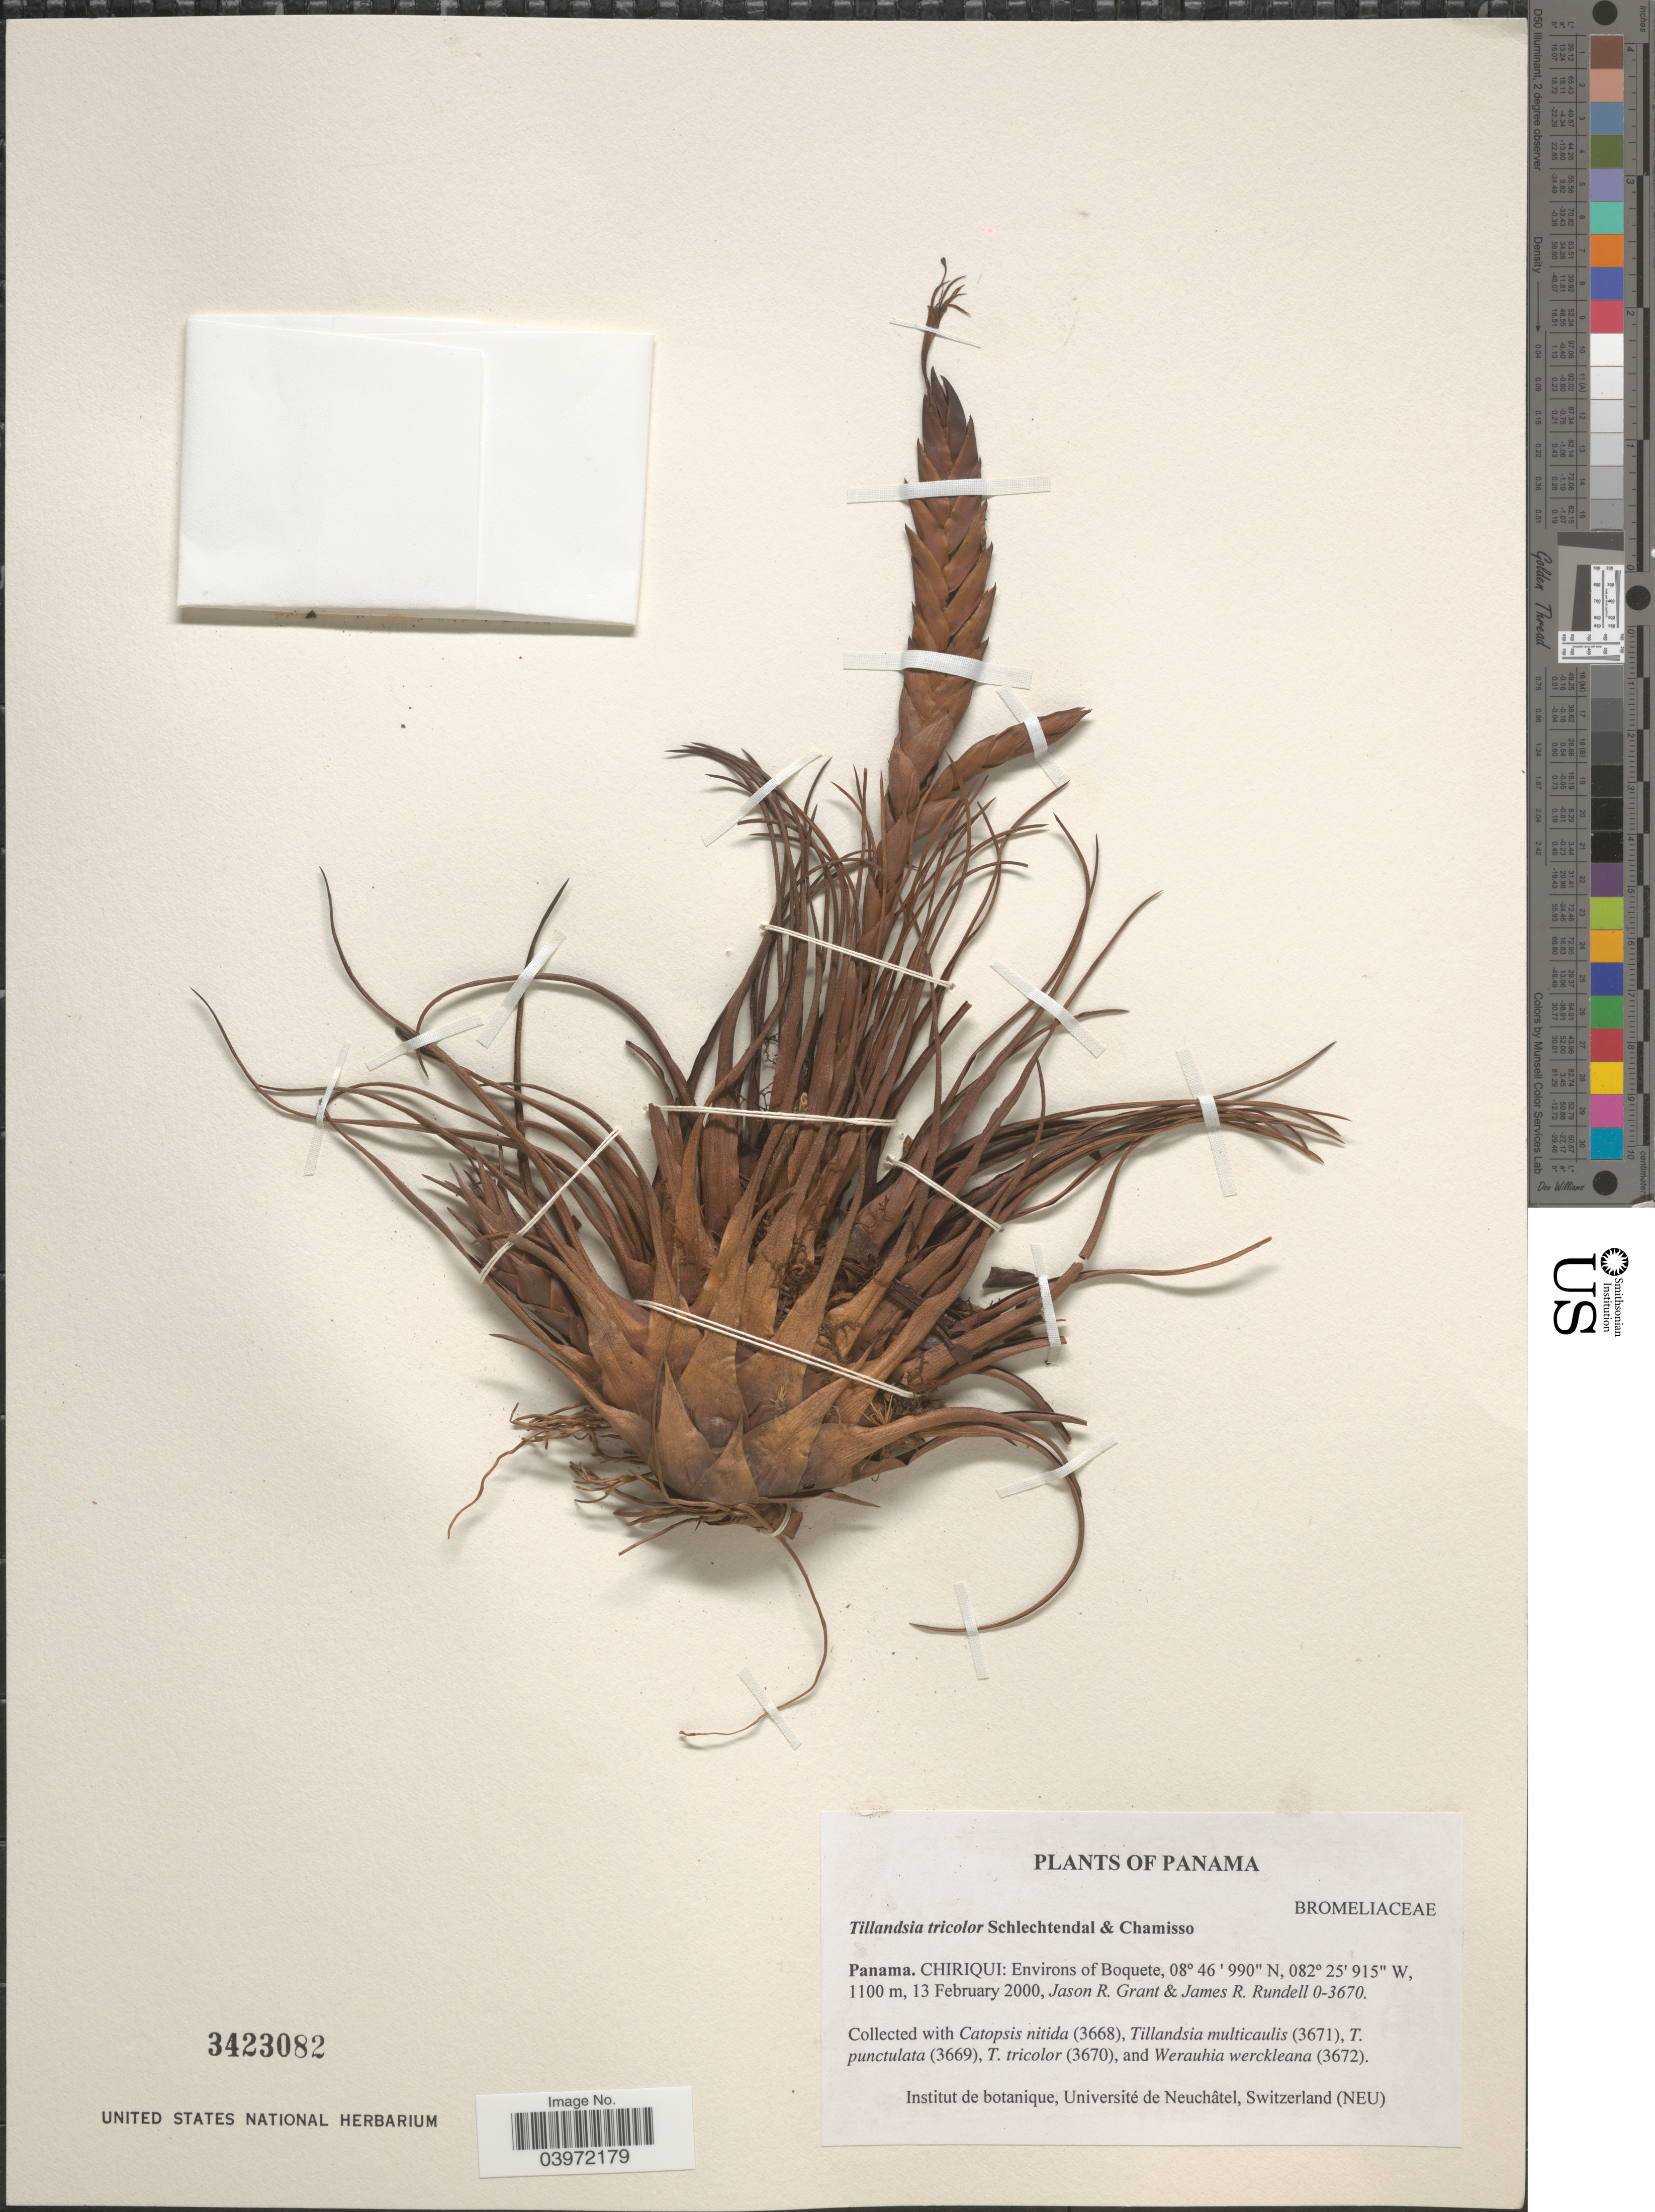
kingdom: Plantae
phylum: Tracheophyta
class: Liliopsida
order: Poales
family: Bromeliaceae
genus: Tillandsia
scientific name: Tillandsia tricolor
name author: Schltdl. & Cham.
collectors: J. R. Grant & J. R. Rundell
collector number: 0-3670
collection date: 2000-02-13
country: Panama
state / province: Chiriqui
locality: Environs of Boquete.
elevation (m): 1100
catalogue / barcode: US 3423082